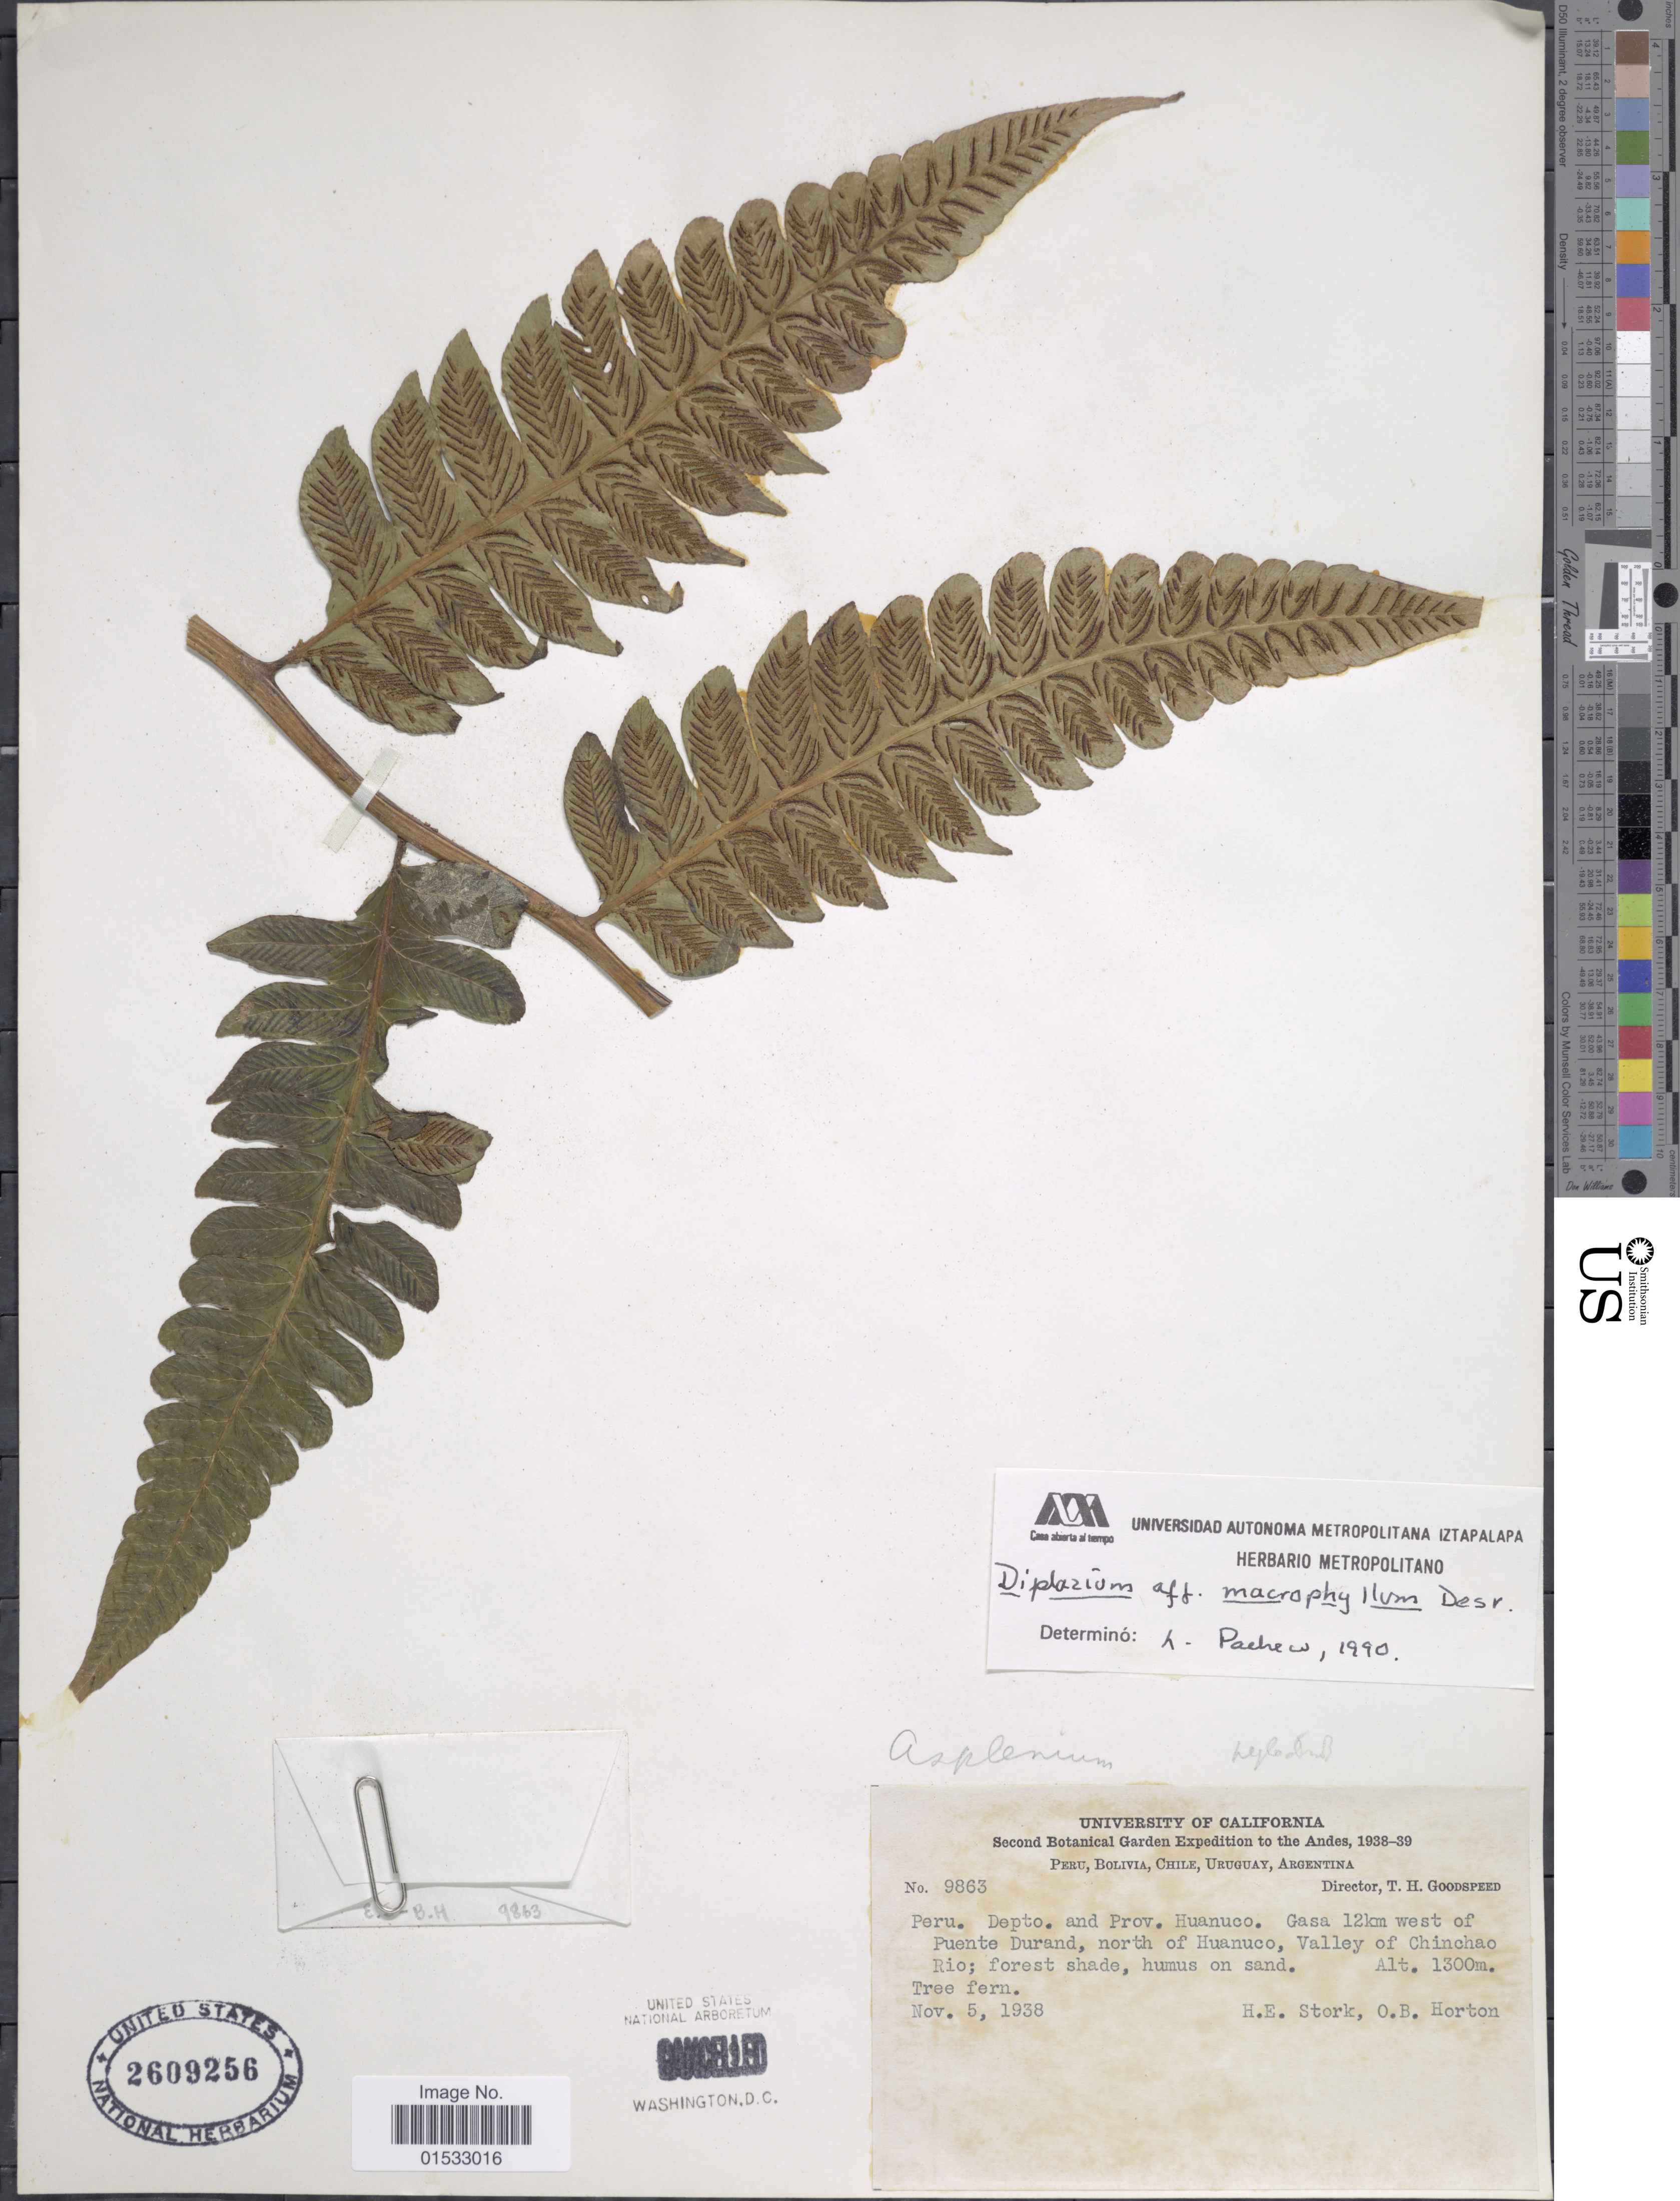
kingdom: Plantae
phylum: Tracheophyta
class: Polypodiopsida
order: Polypodiales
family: Athyriaceae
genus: Diplazium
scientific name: Diplazium macrophyllum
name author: Desv.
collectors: H. E. Stork & O. B. Horton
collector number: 9863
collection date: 1938-11-05/1939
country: Peru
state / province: Huánuco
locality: Gasa 12 km west of Puente Durand, north of Huanuco, valley of Chinchao Rio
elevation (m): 1300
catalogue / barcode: US 2609256